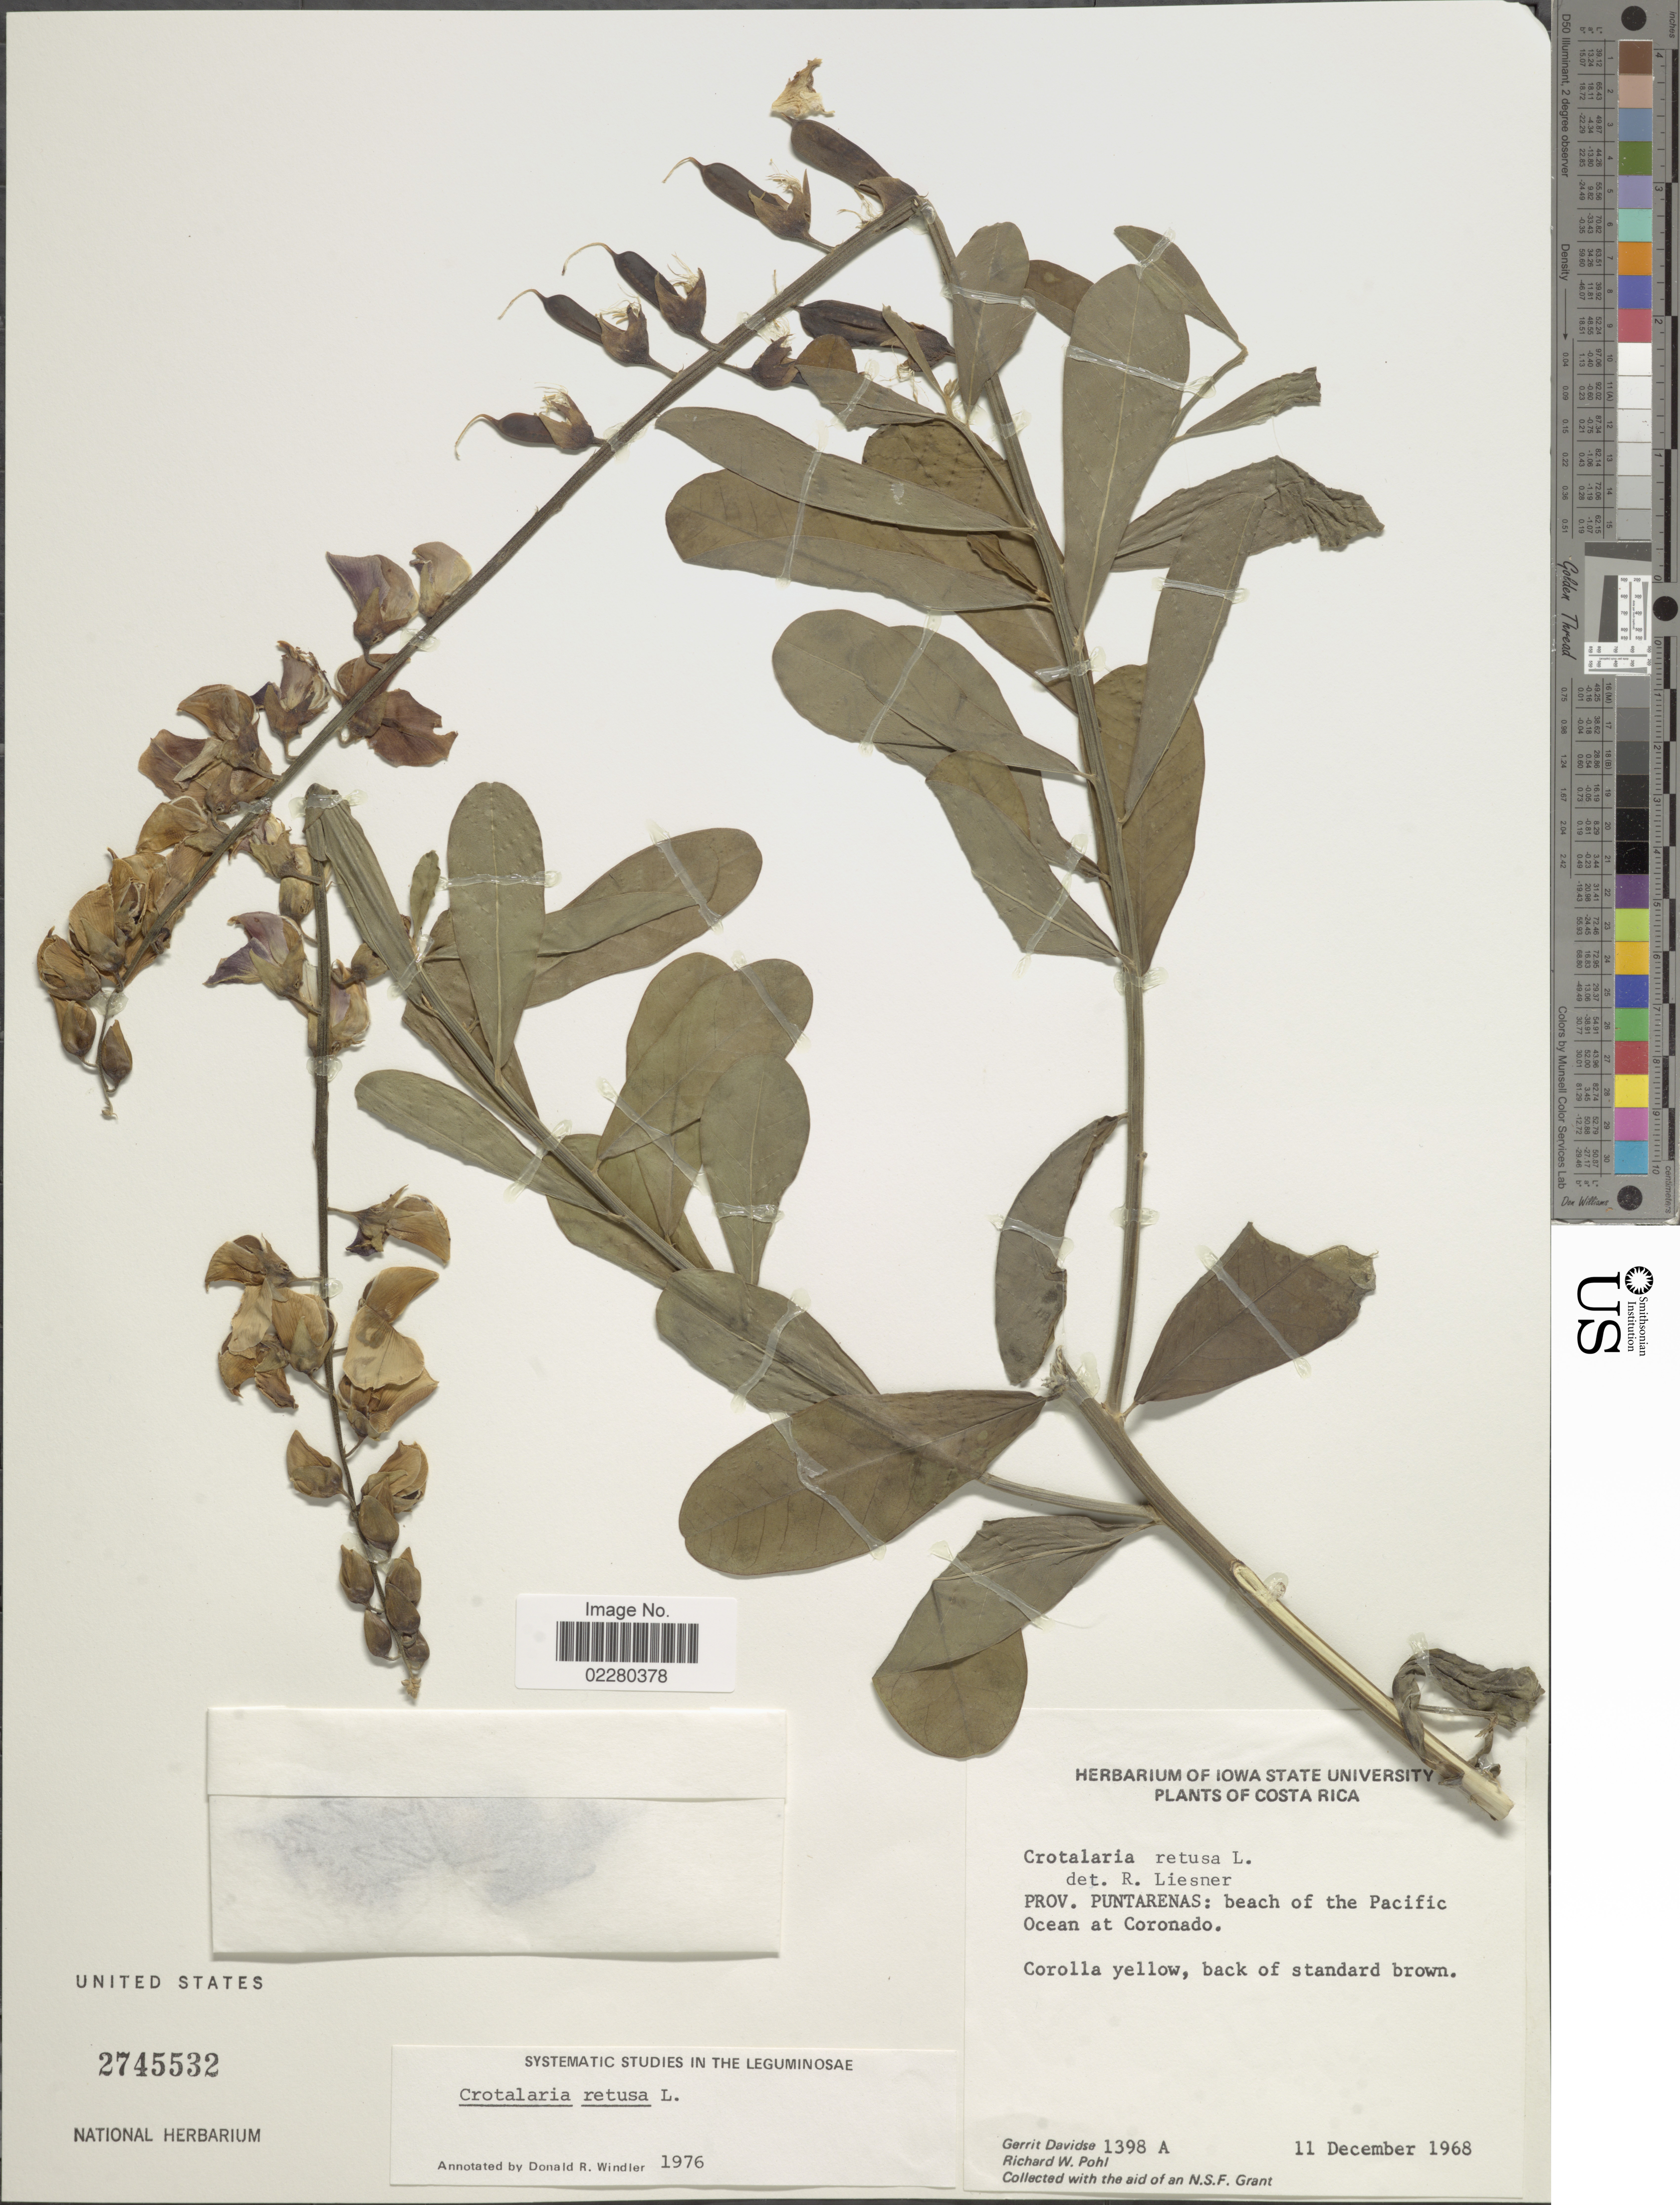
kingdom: Plantae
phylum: Tracheophyta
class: Magnoliopsida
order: Fabales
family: Fabaceae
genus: Crotalaria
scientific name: Crotalaria retusa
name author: L.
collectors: G. Davidse & R. W. Pohl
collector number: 1398A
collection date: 1968-12-11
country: Costa Rica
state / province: Puntarenas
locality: Prov. Puntarenas: beach of the Pacific Ocean at Coronado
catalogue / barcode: US 2745532